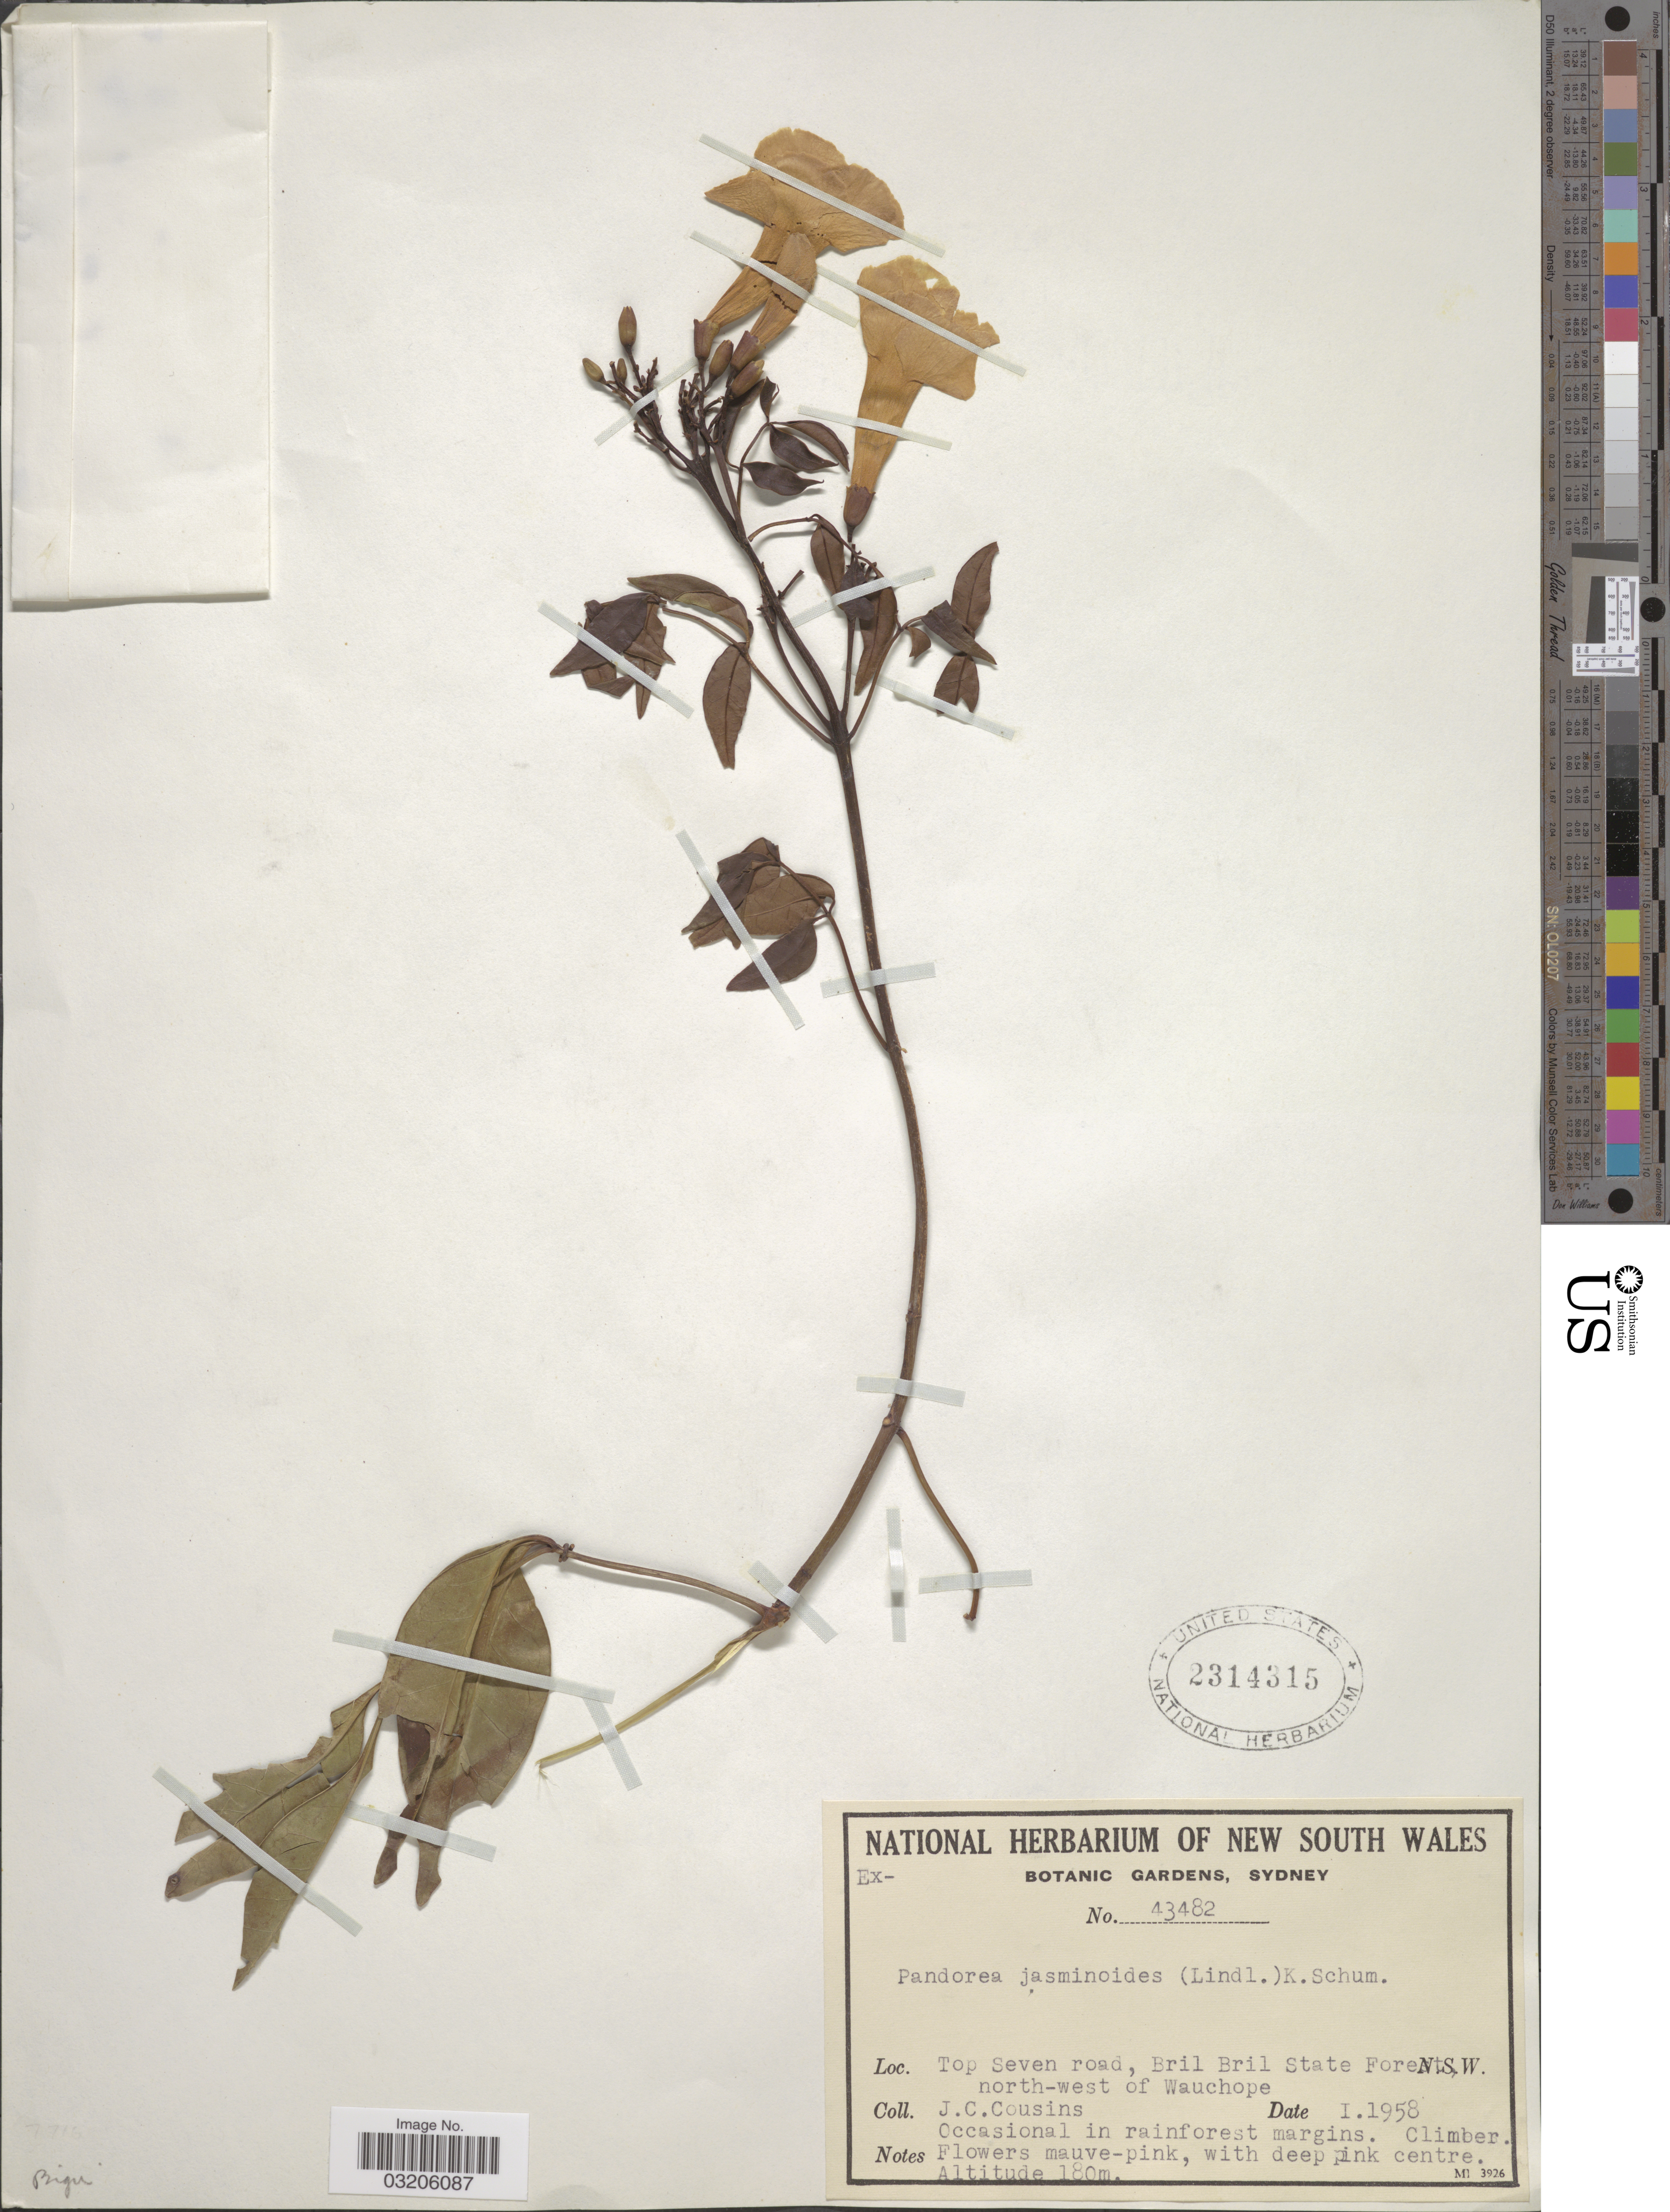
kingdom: Plantae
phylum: Tracheophyta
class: Magnoliopsida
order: Lamiales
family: Bignoniaceae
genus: Pandorea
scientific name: Pandorea jasminoides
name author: (Lindl.) K. Schum.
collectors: J. Cousins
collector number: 43482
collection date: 1958-01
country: Australia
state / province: New South Wales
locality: Top Seven road, Bril Bril State Forest, north-west of Wauchope.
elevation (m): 180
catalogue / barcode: US 2314315